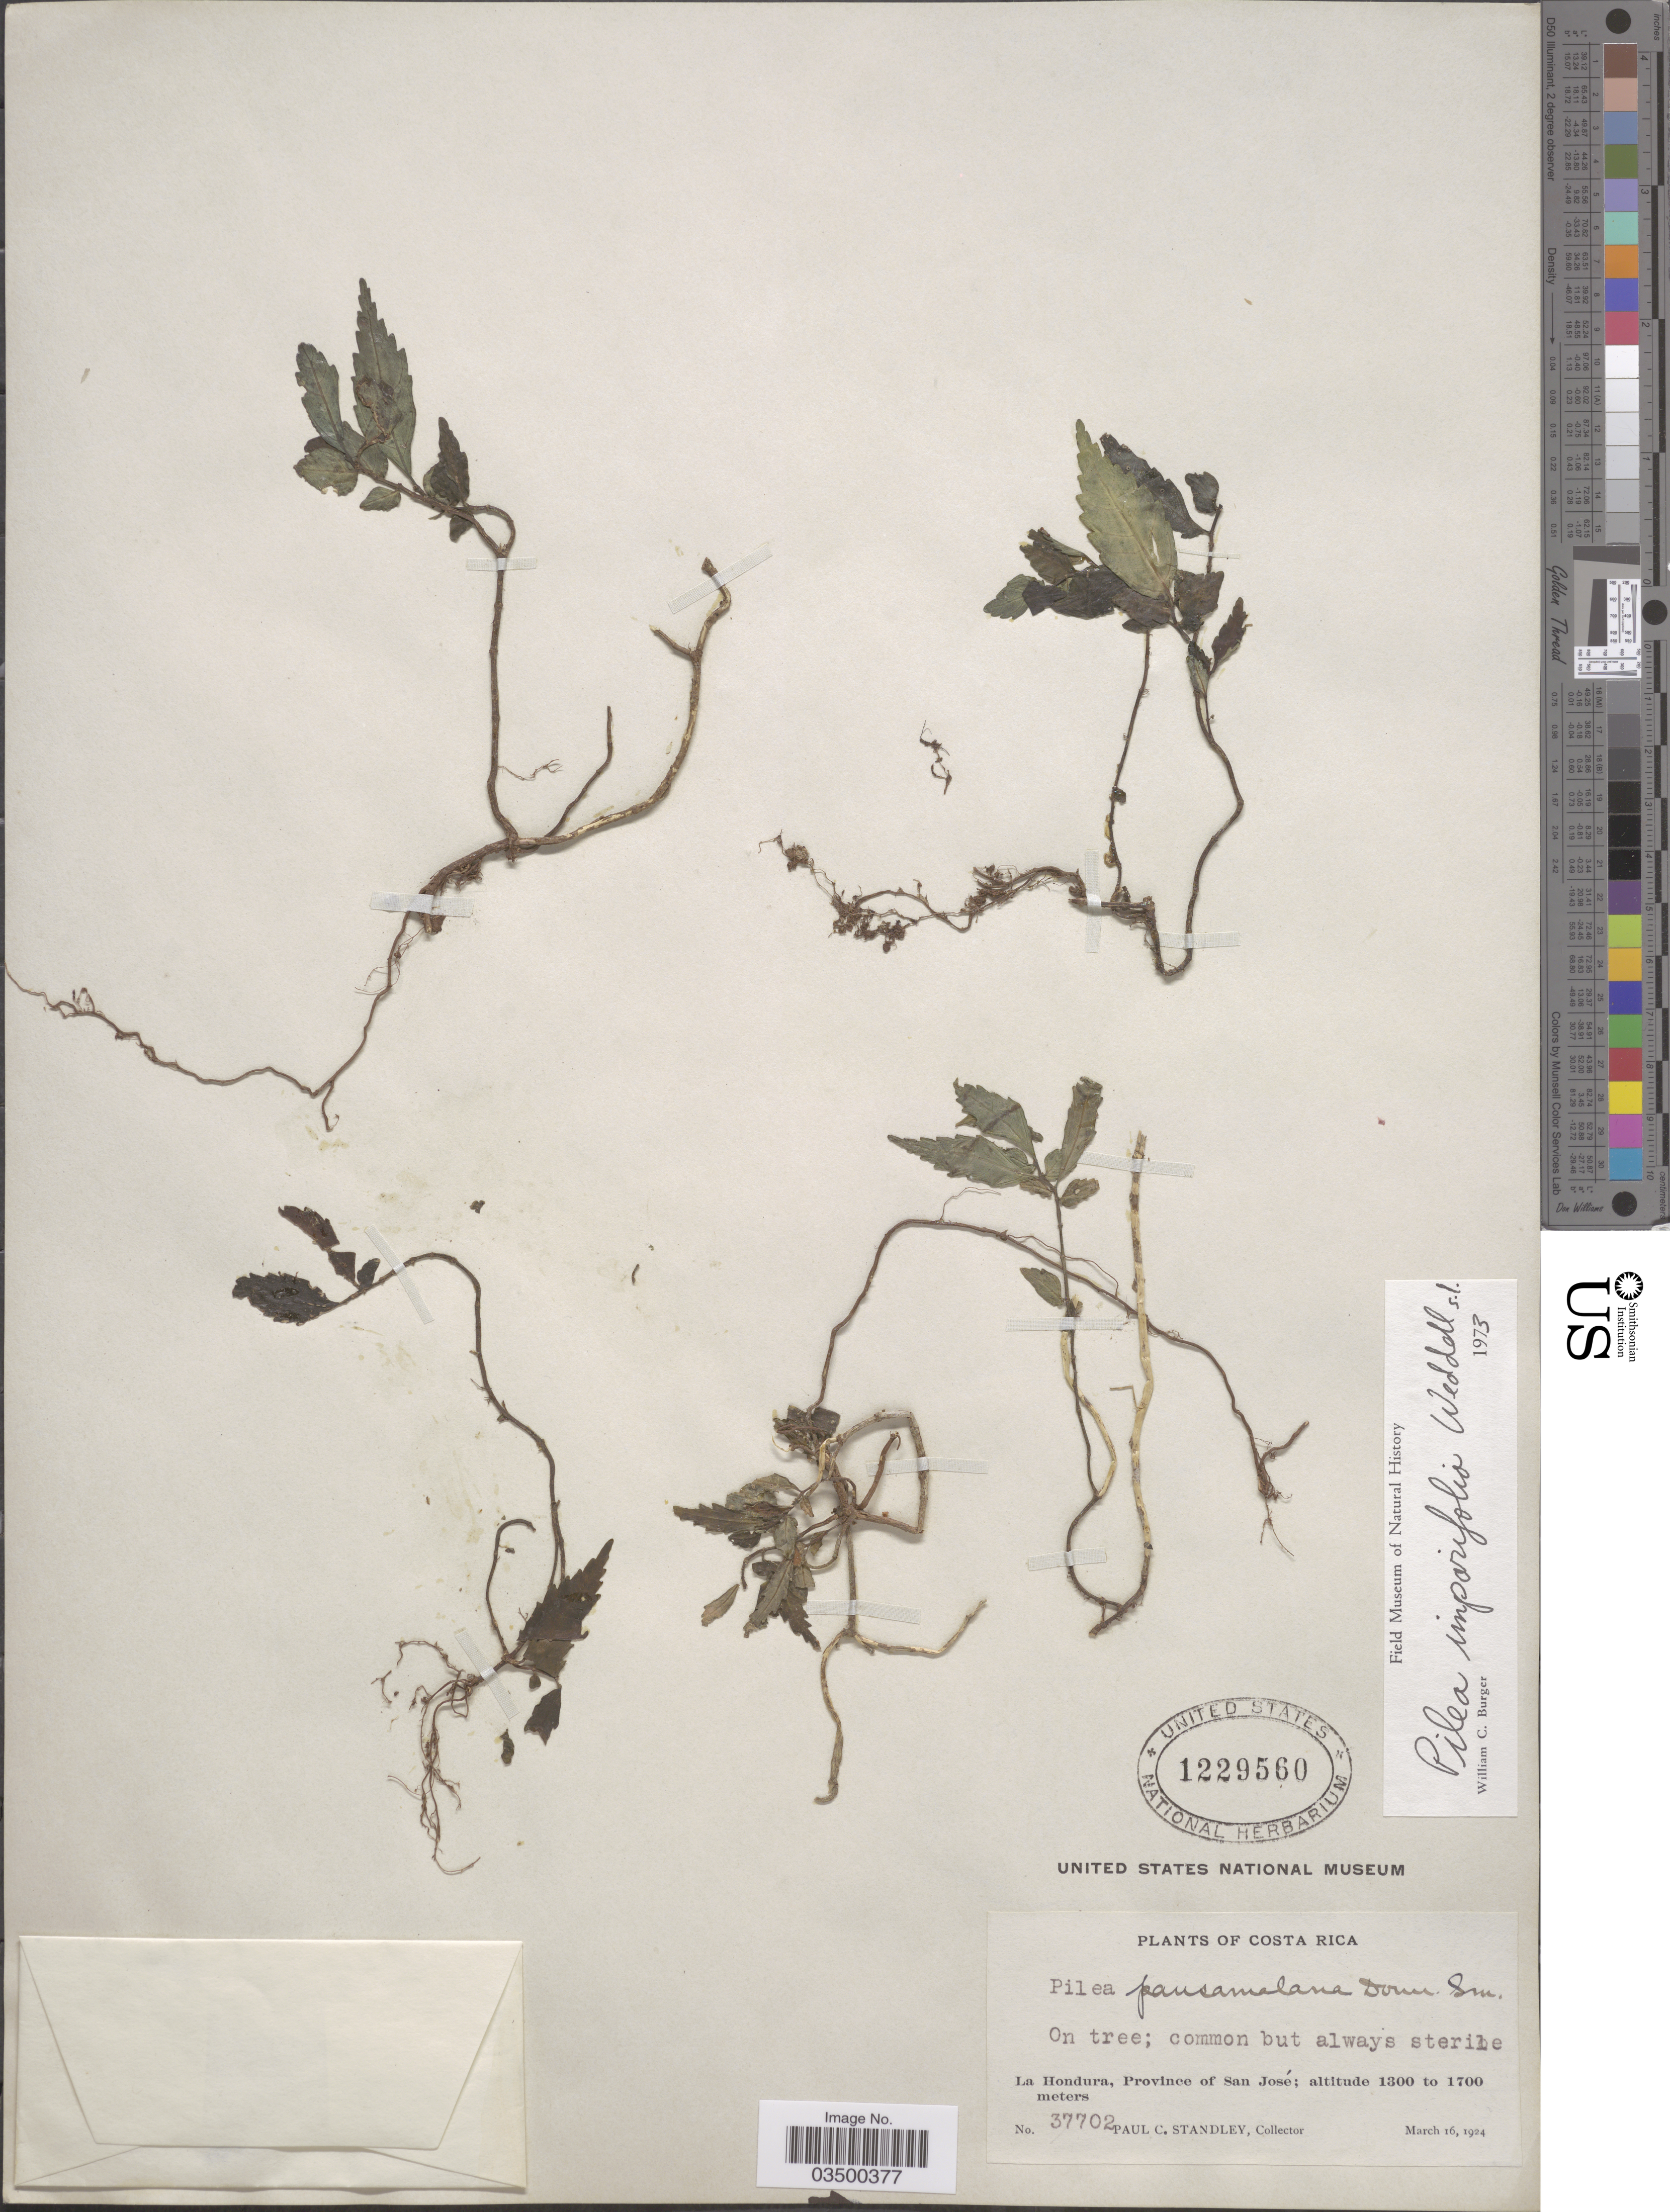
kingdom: Plantae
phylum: Tracheophyta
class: Magnoliopsida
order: Rosales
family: Urticaceae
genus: Pilea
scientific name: Pilea imparifolia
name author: Wedd.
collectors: P. C. Standley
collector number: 37702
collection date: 1924-03-16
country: Costa Rica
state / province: San José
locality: La Hondura.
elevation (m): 1300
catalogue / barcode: US 1229560